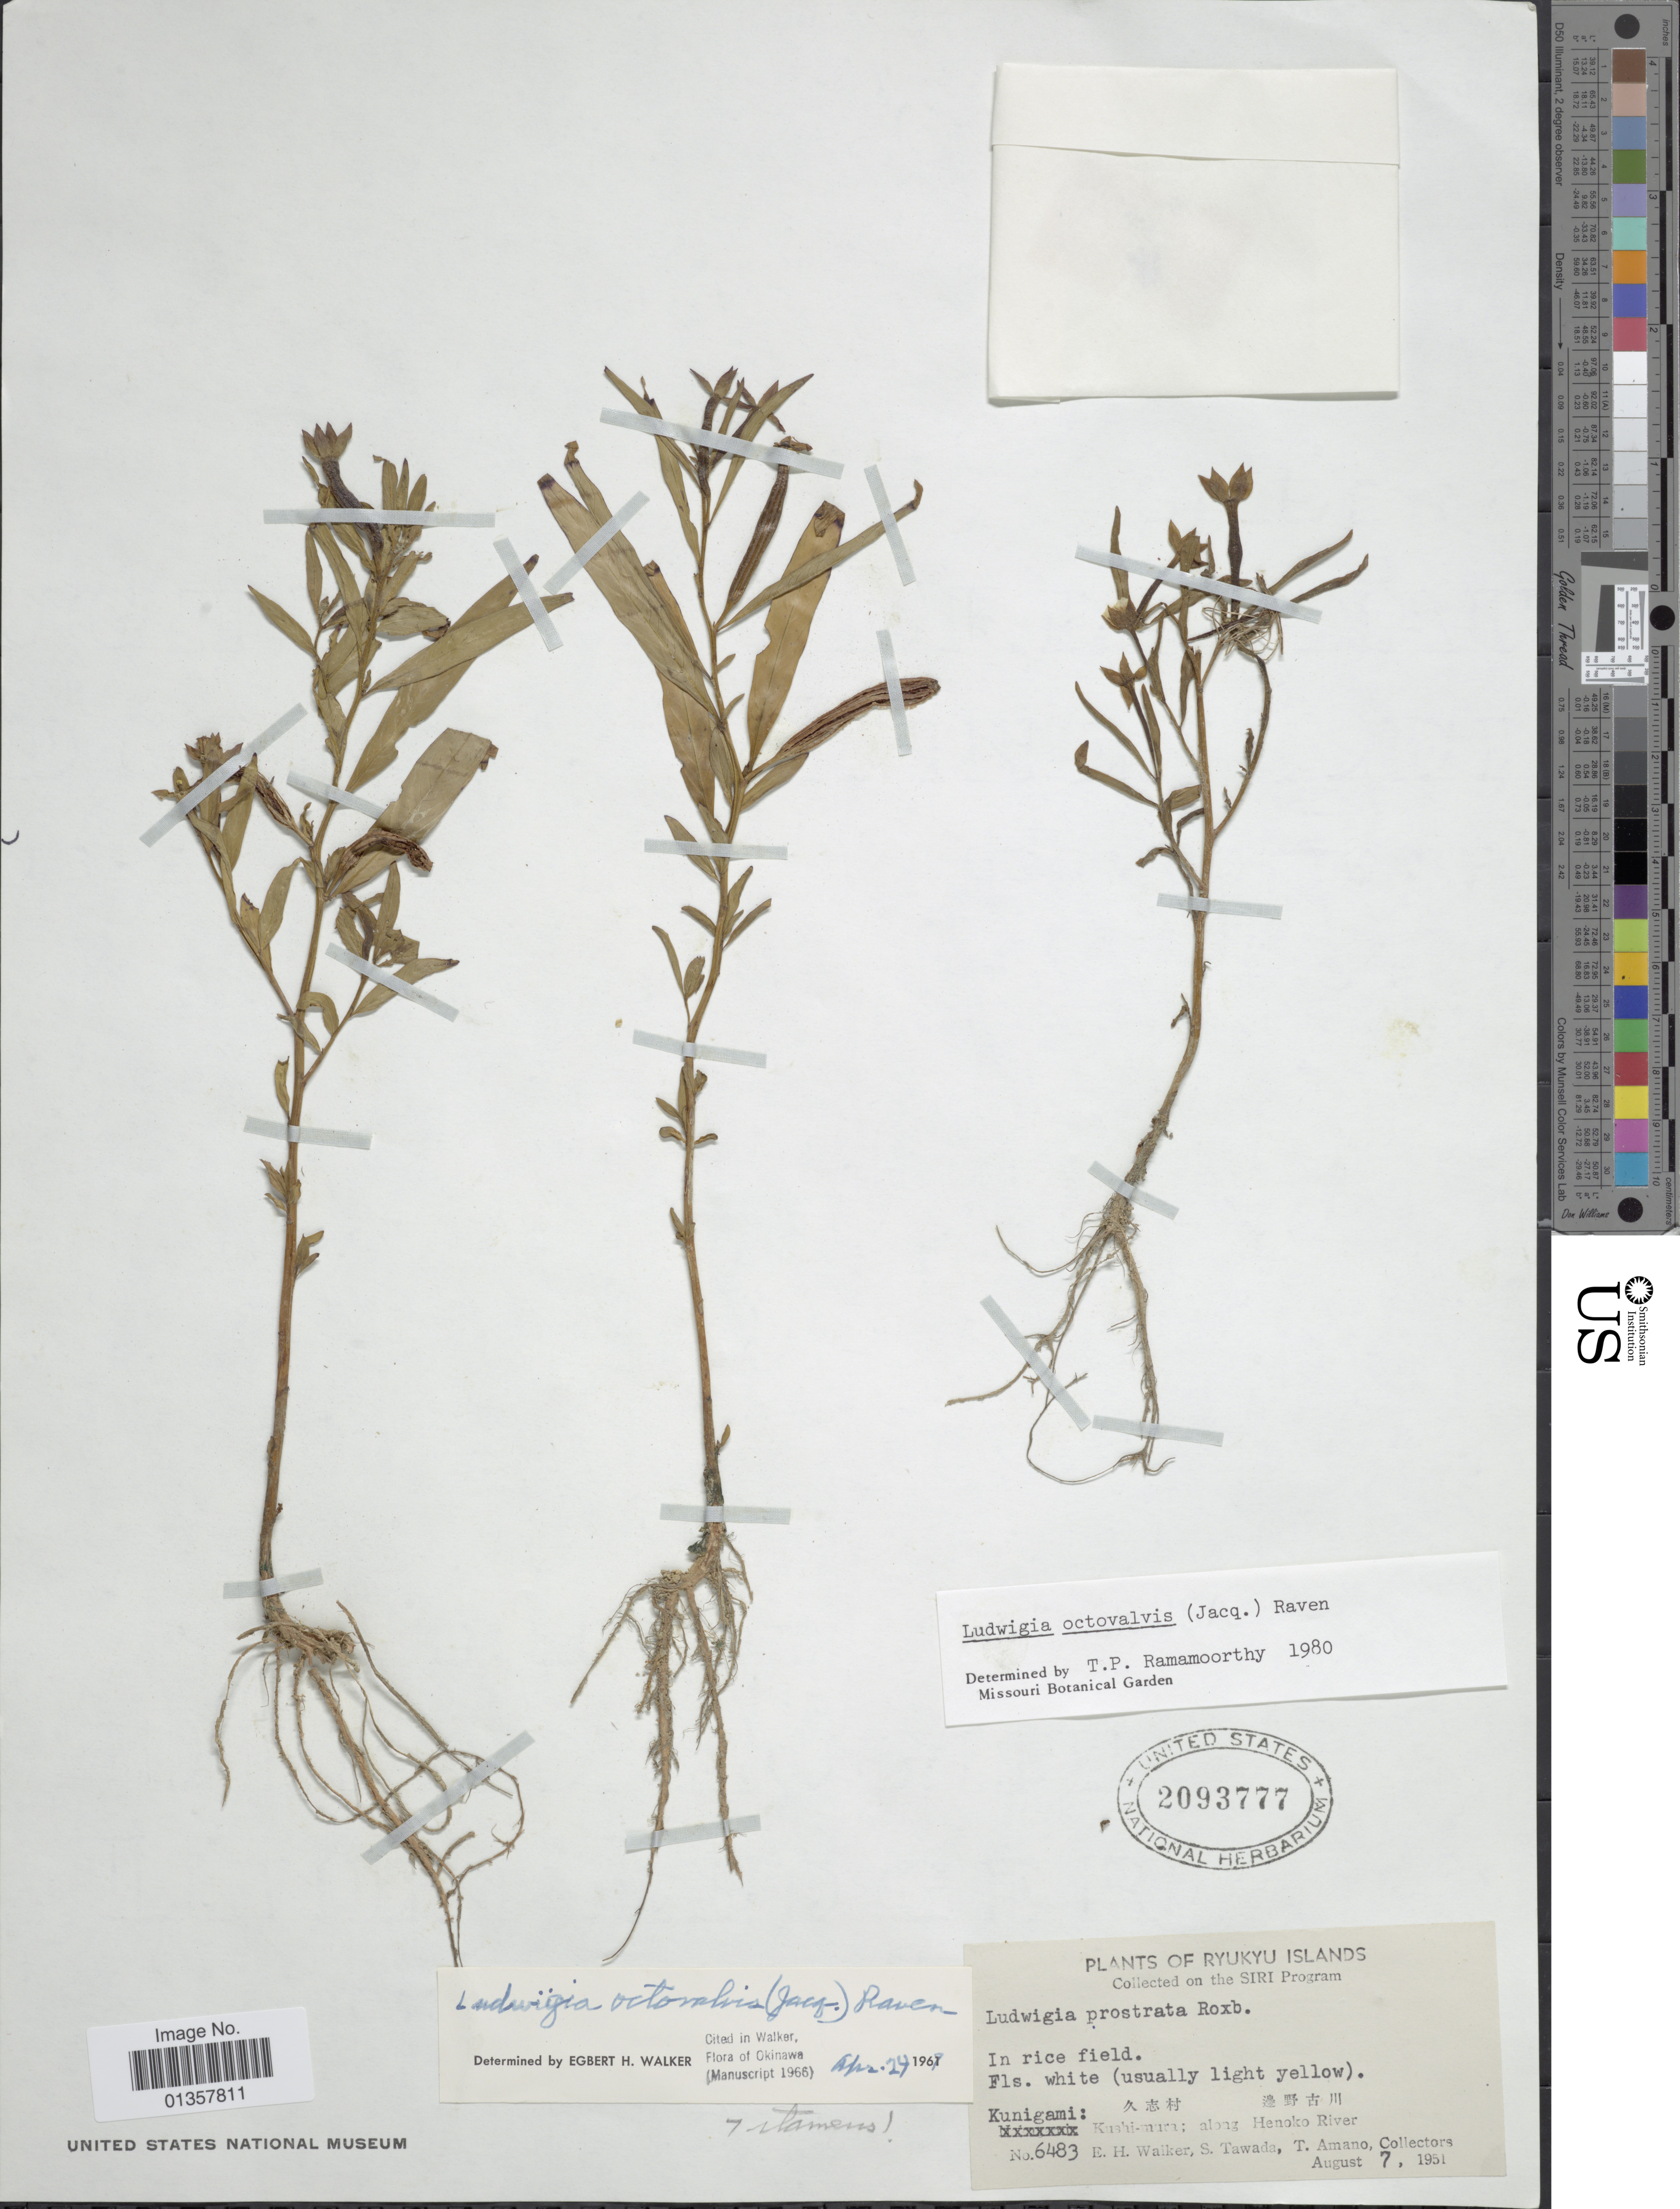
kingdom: Plantae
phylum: Tracheophyta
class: Magnoliopsida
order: Myrtales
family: Onagraceae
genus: Ludwigia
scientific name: Ludwigia octovalvis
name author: (Jacq.) P.H. Raven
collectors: E. H. Walker, S. Tawada & T. Amano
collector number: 6483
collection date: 1951-08-07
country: Japan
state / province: Okinawa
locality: Ryukyu Islands. Kunigami: Kushi-mara: along Henoko River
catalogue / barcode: US 2093777